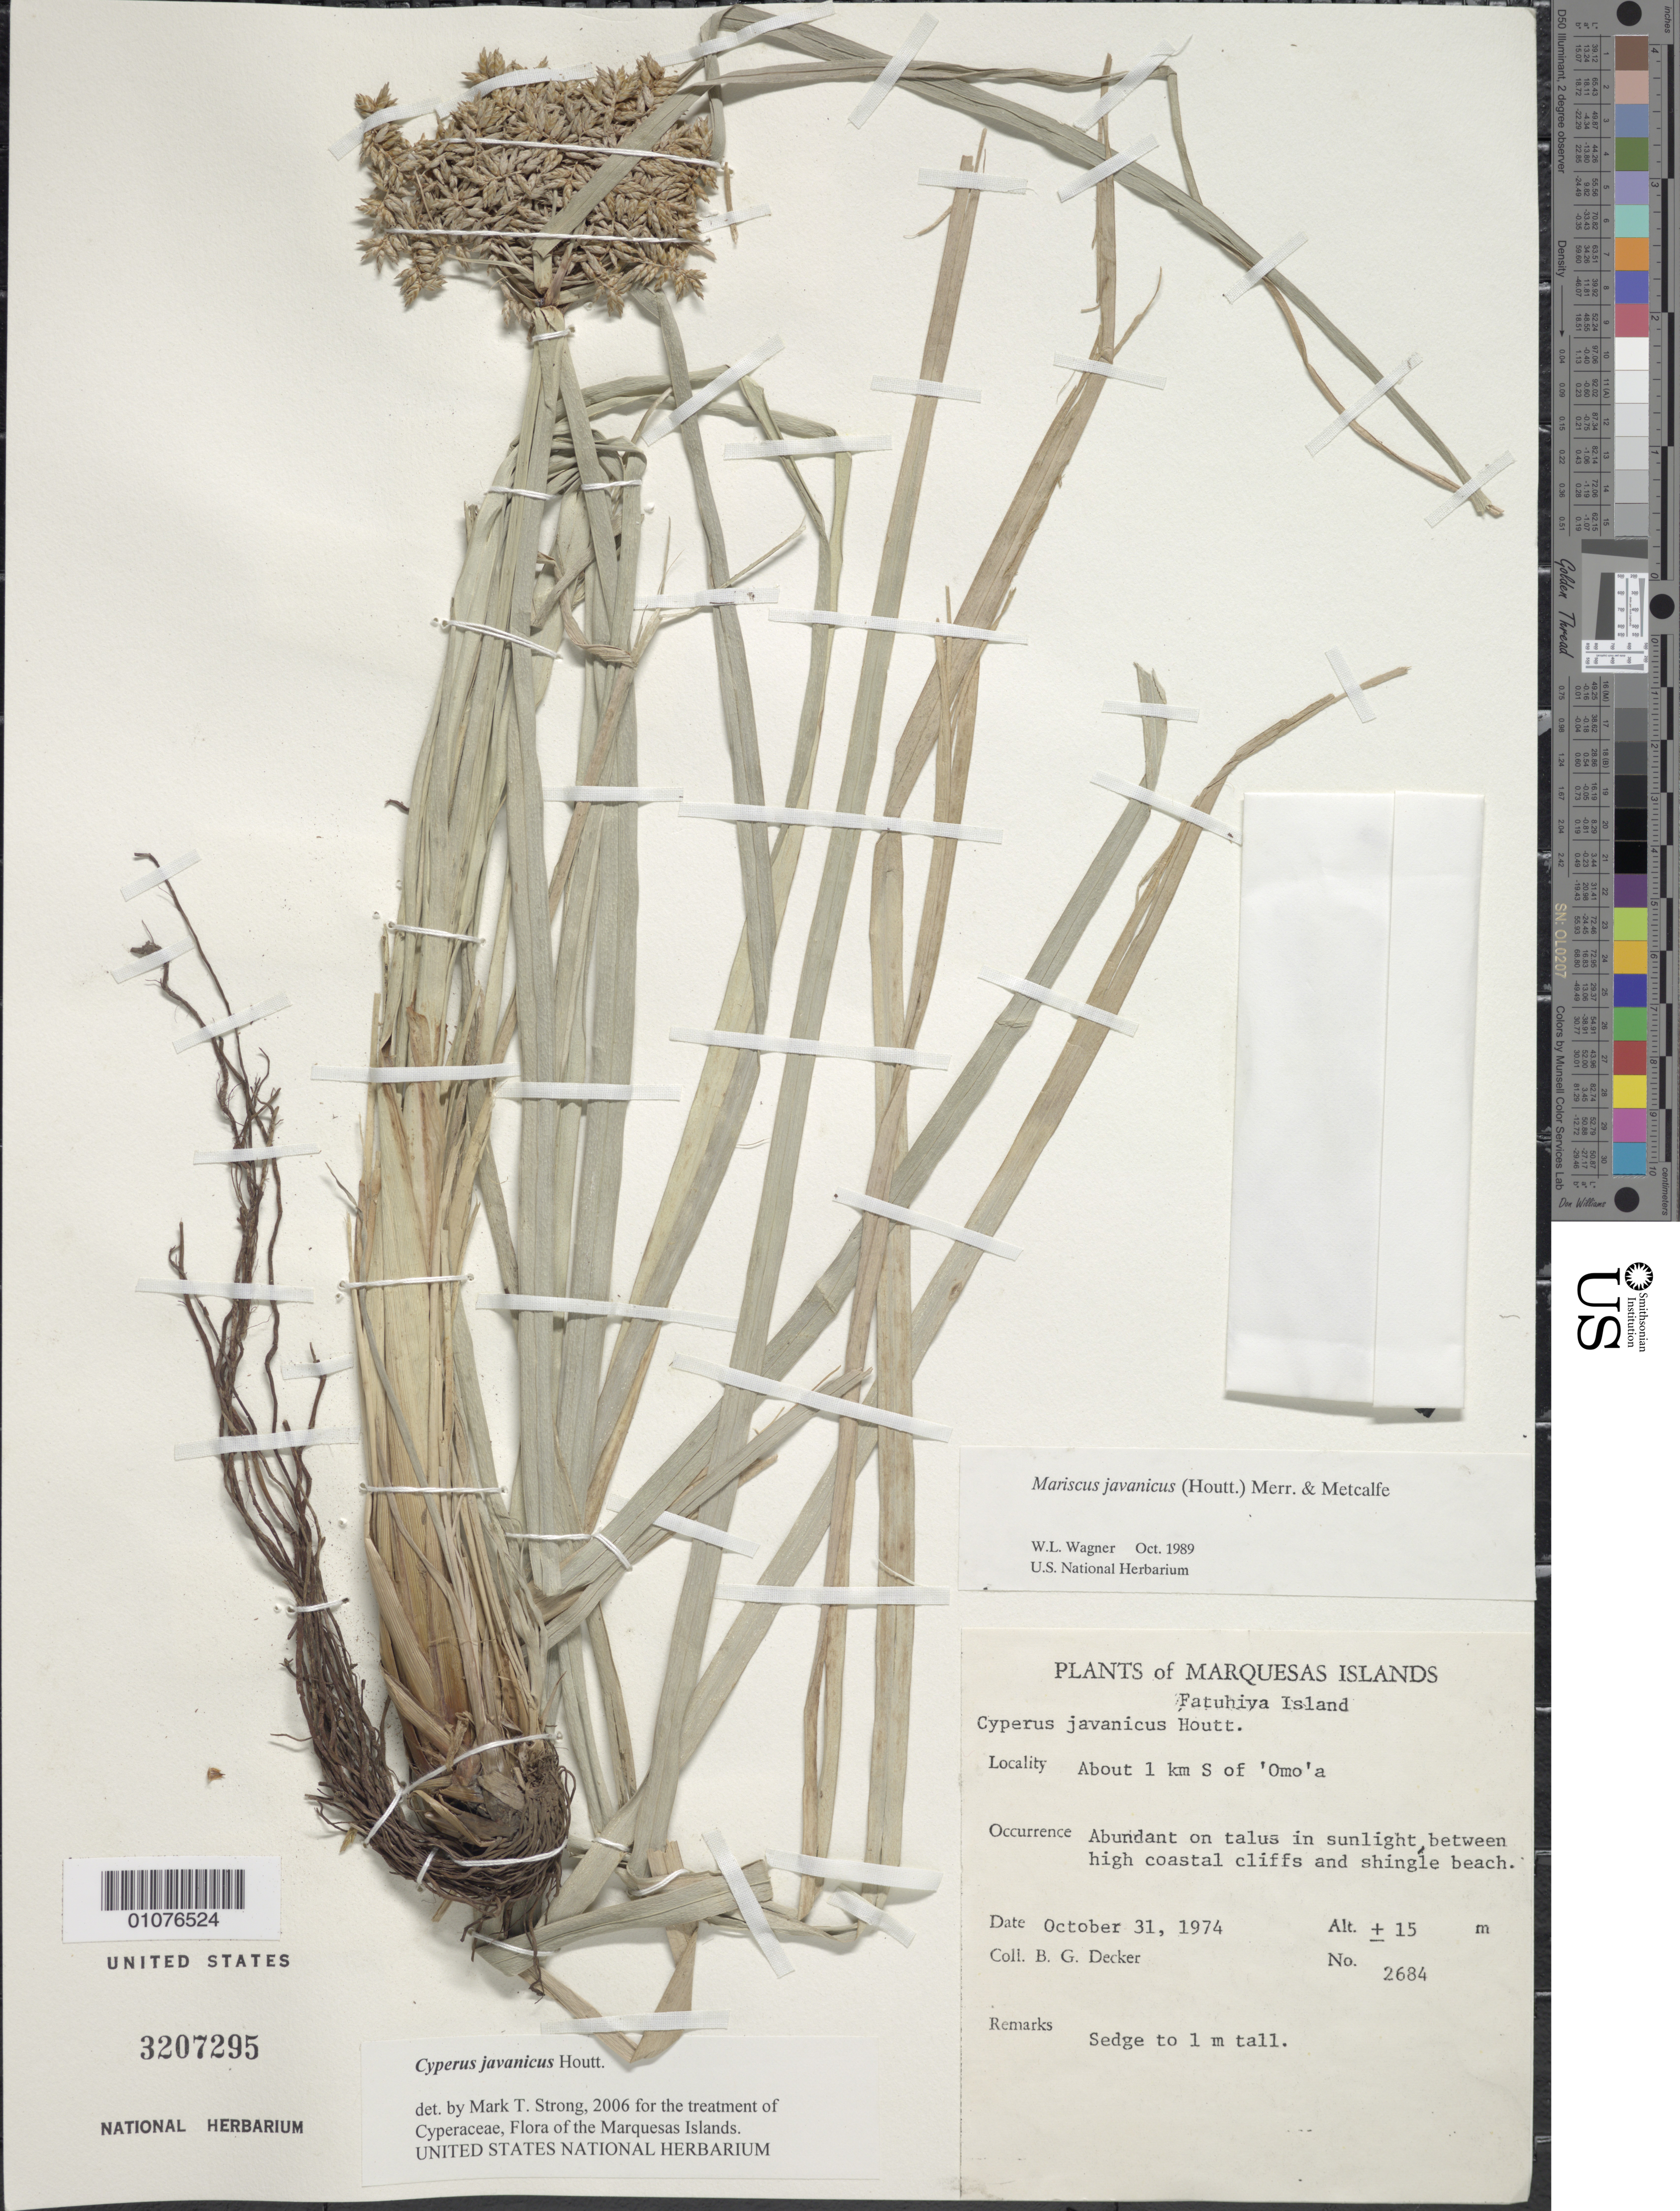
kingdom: Plantae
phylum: Tracheophyta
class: Liliopsida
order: Poales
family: Cyperaceae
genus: Cyperus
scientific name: Cyperus javanicus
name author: Houtt.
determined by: Strong, M. T., (US), Smithsonian Institution - National Museum of Natural History (UNITED STATES)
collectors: B. G. Decker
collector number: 2684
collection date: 1974-10-31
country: French Polynesia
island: Fatu Hiva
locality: about 1 km S of 'Omo'a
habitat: Abundant on talus between coastal cliffs and shingle beach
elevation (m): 15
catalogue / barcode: US 3207295